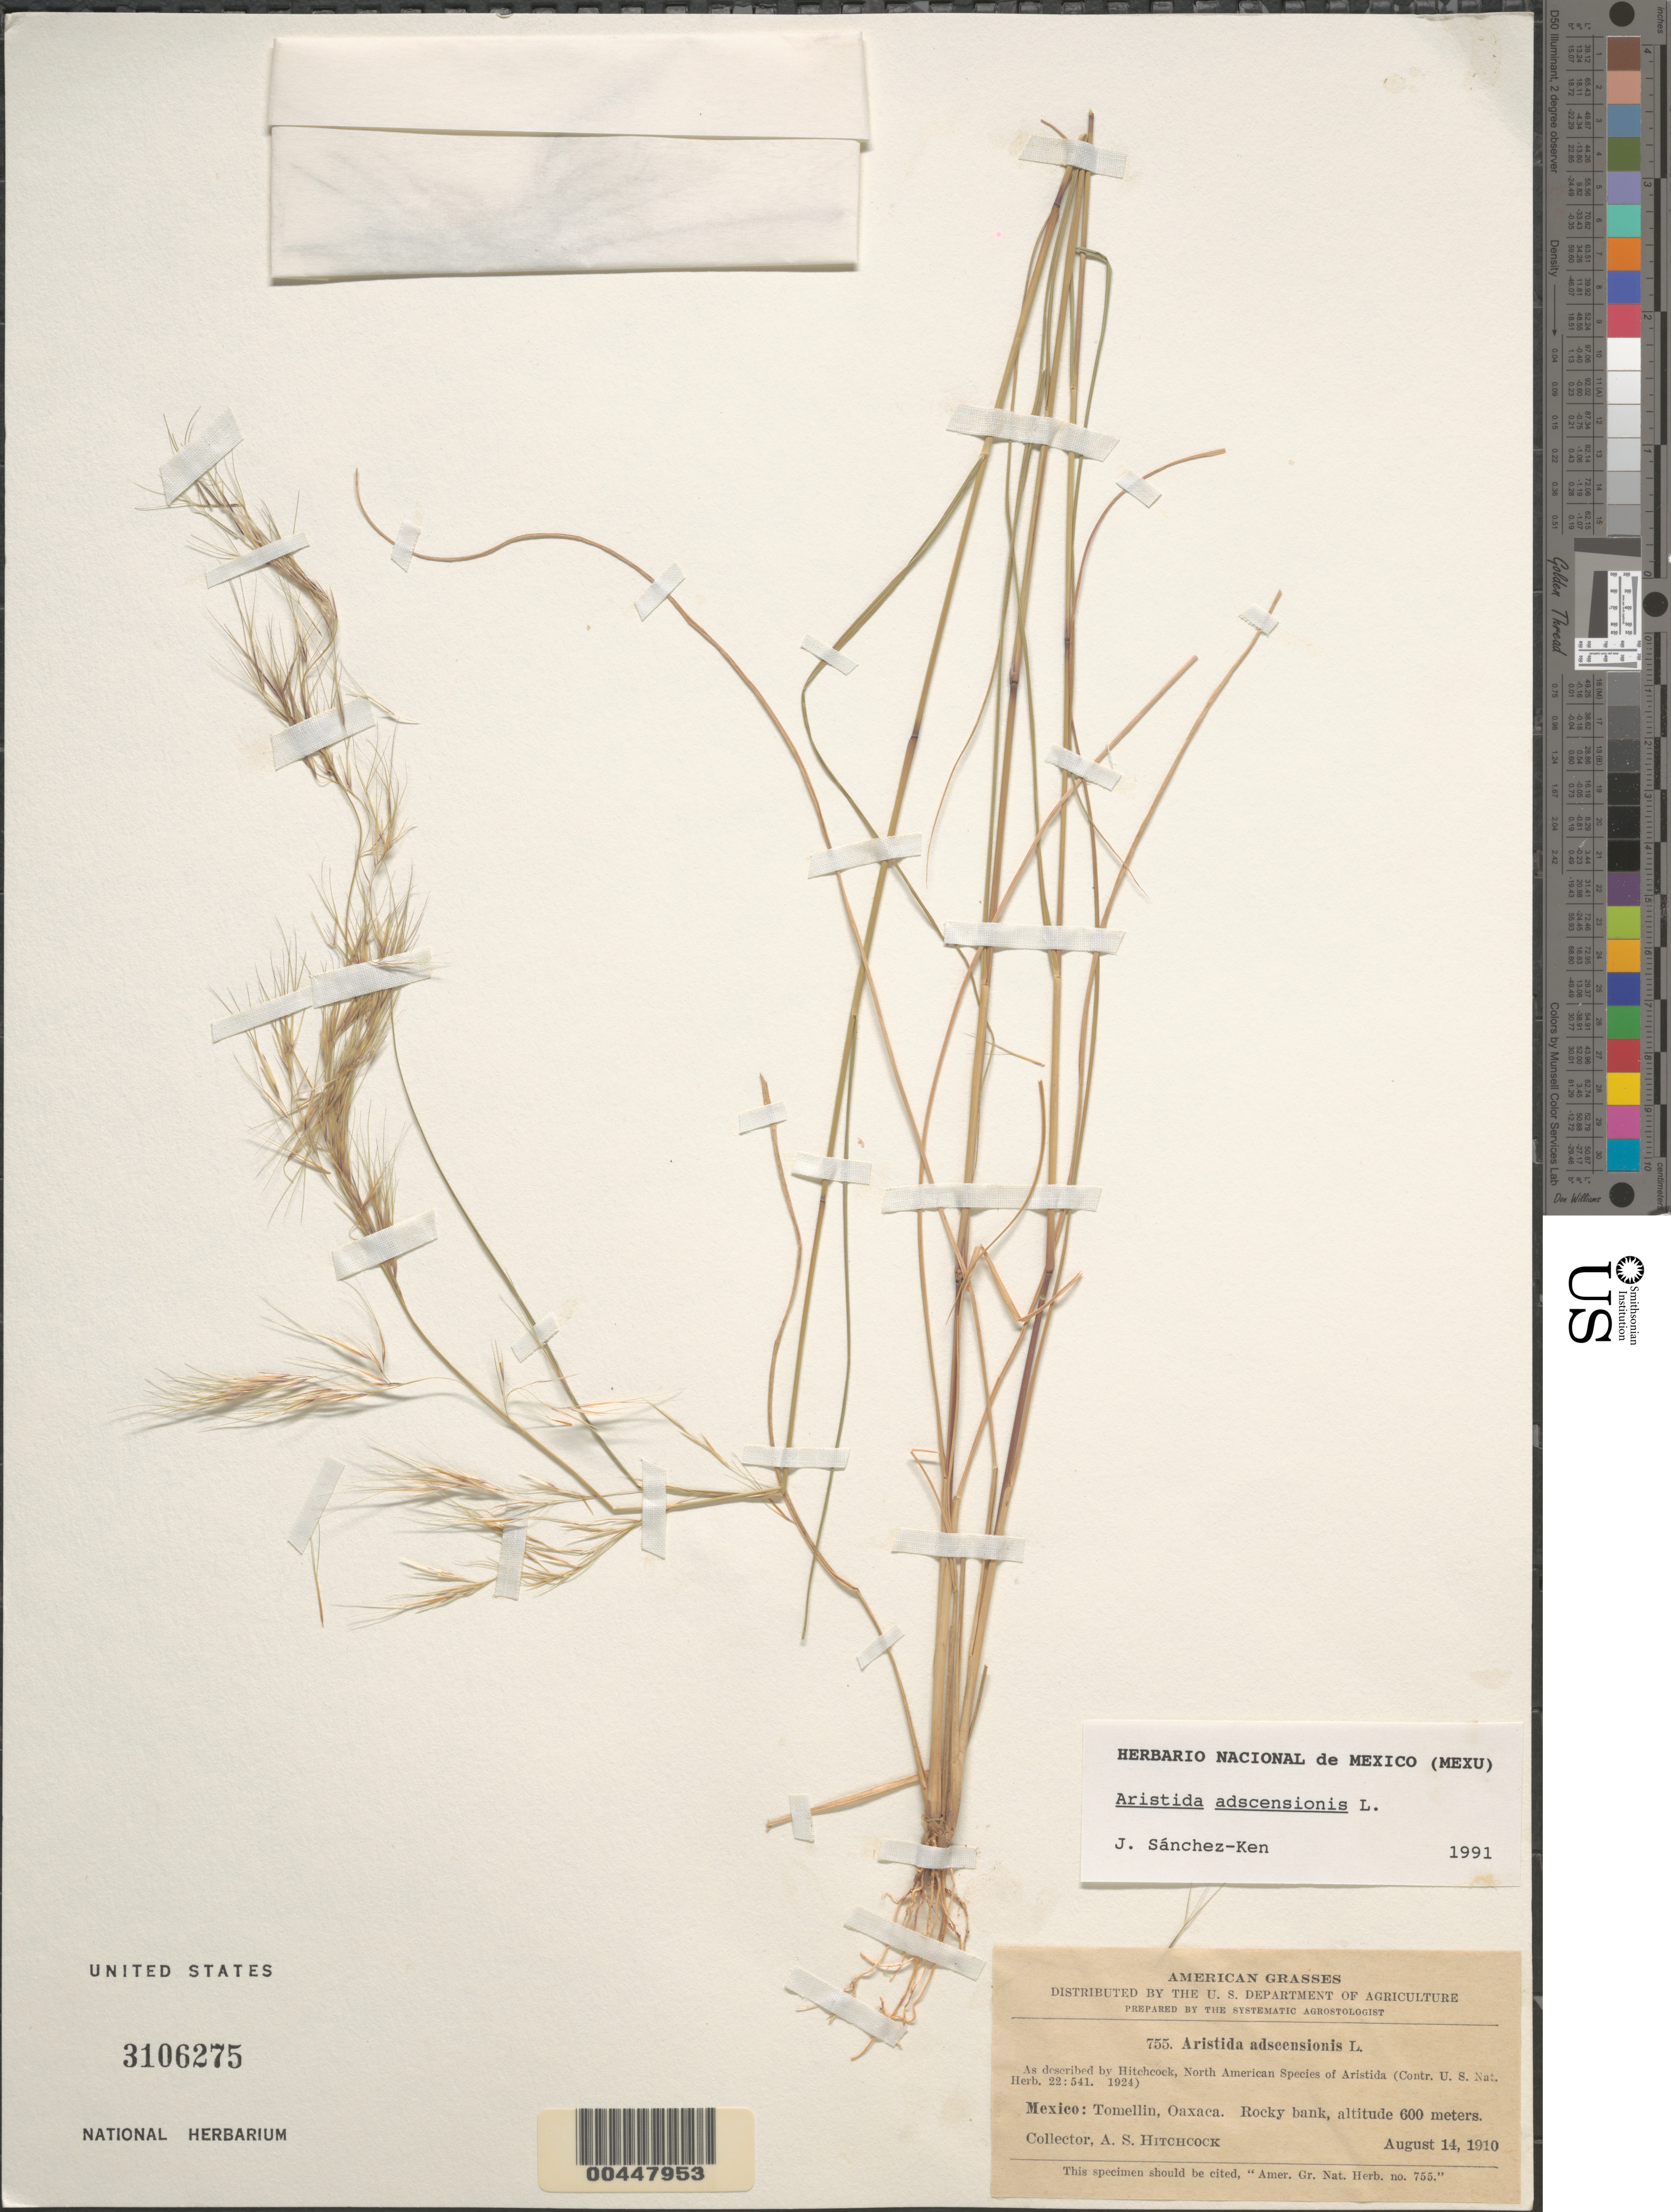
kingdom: Plantae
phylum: Tracheophyta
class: Liliopsida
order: Poales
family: Poaceae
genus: Aristida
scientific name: Aristida adscensionis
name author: L.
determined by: Sánchez-Ken, J. G.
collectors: A. S. Hitchcock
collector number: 755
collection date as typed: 14 Aug 1910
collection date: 1910-08-14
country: Mexico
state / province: Oaxaca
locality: Tomellin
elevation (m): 600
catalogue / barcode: US 3106275